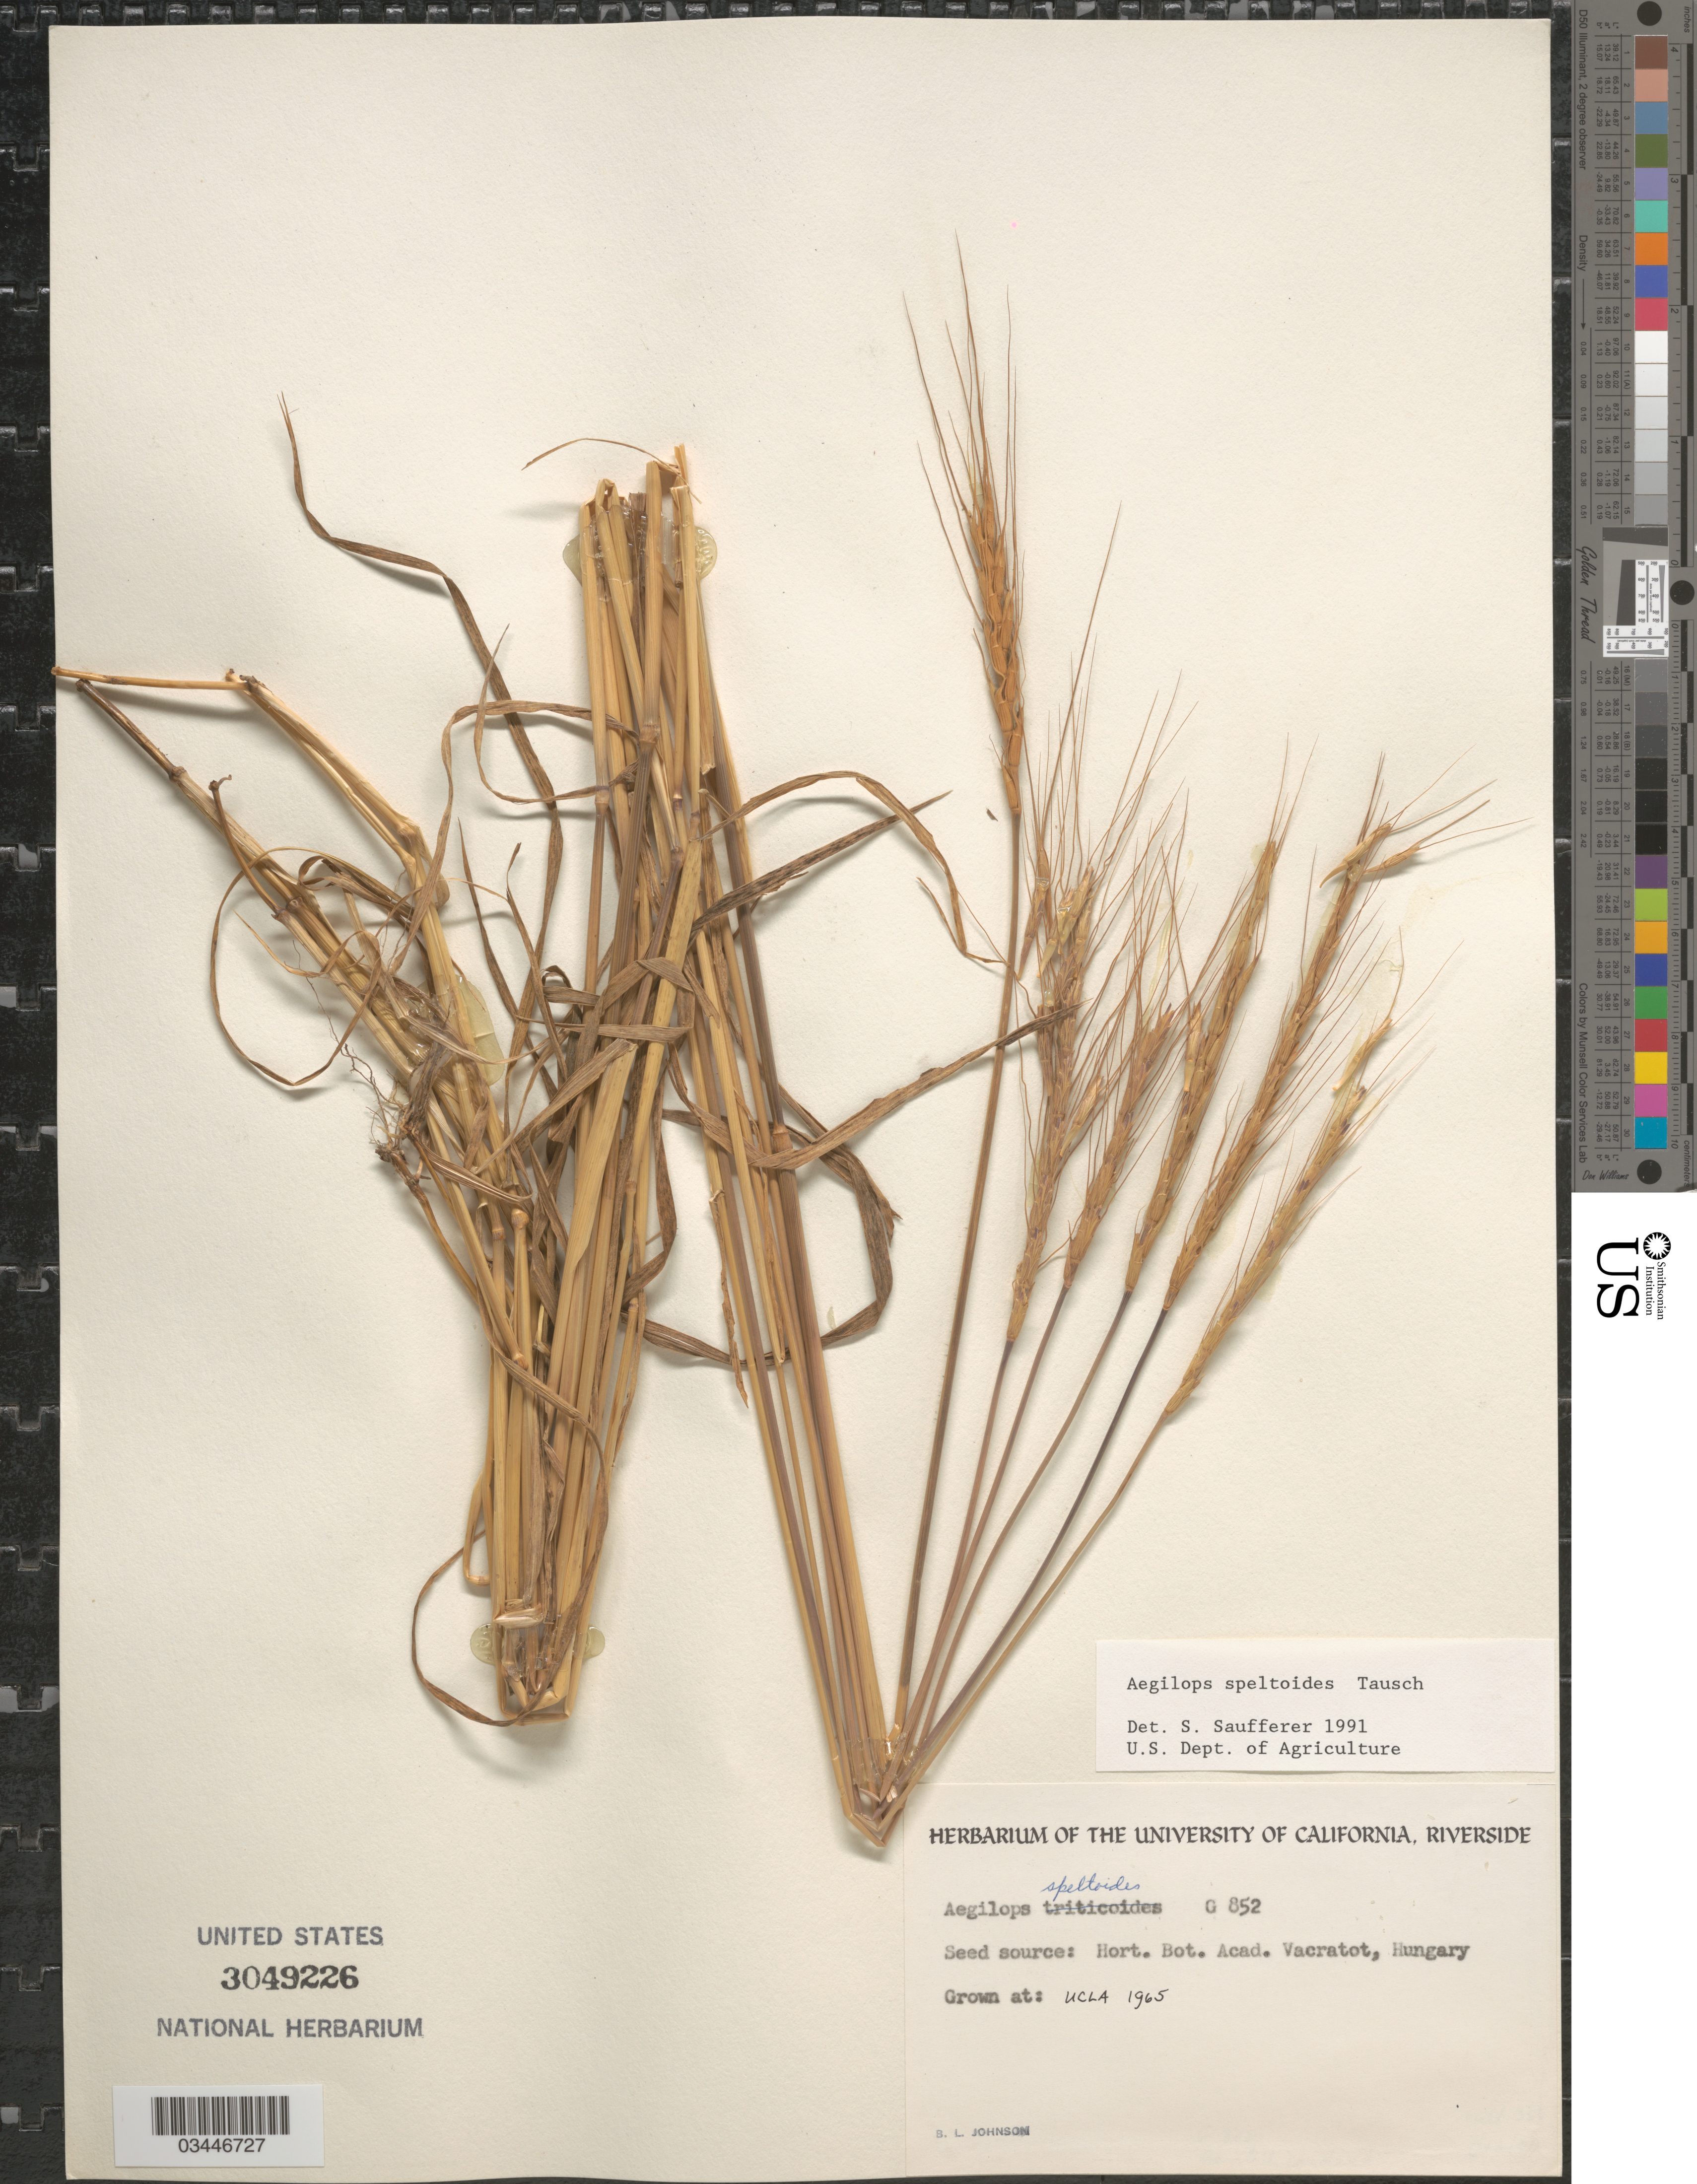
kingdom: Plantae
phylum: Tracheophyta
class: Liliopsida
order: Poales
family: Poaceae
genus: Aegilops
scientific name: Aegilops speltoides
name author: Tausch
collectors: B. Johnson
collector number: G852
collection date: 1965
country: United States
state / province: California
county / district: Los Angeles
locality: UCLA.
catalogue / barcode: US 3049226